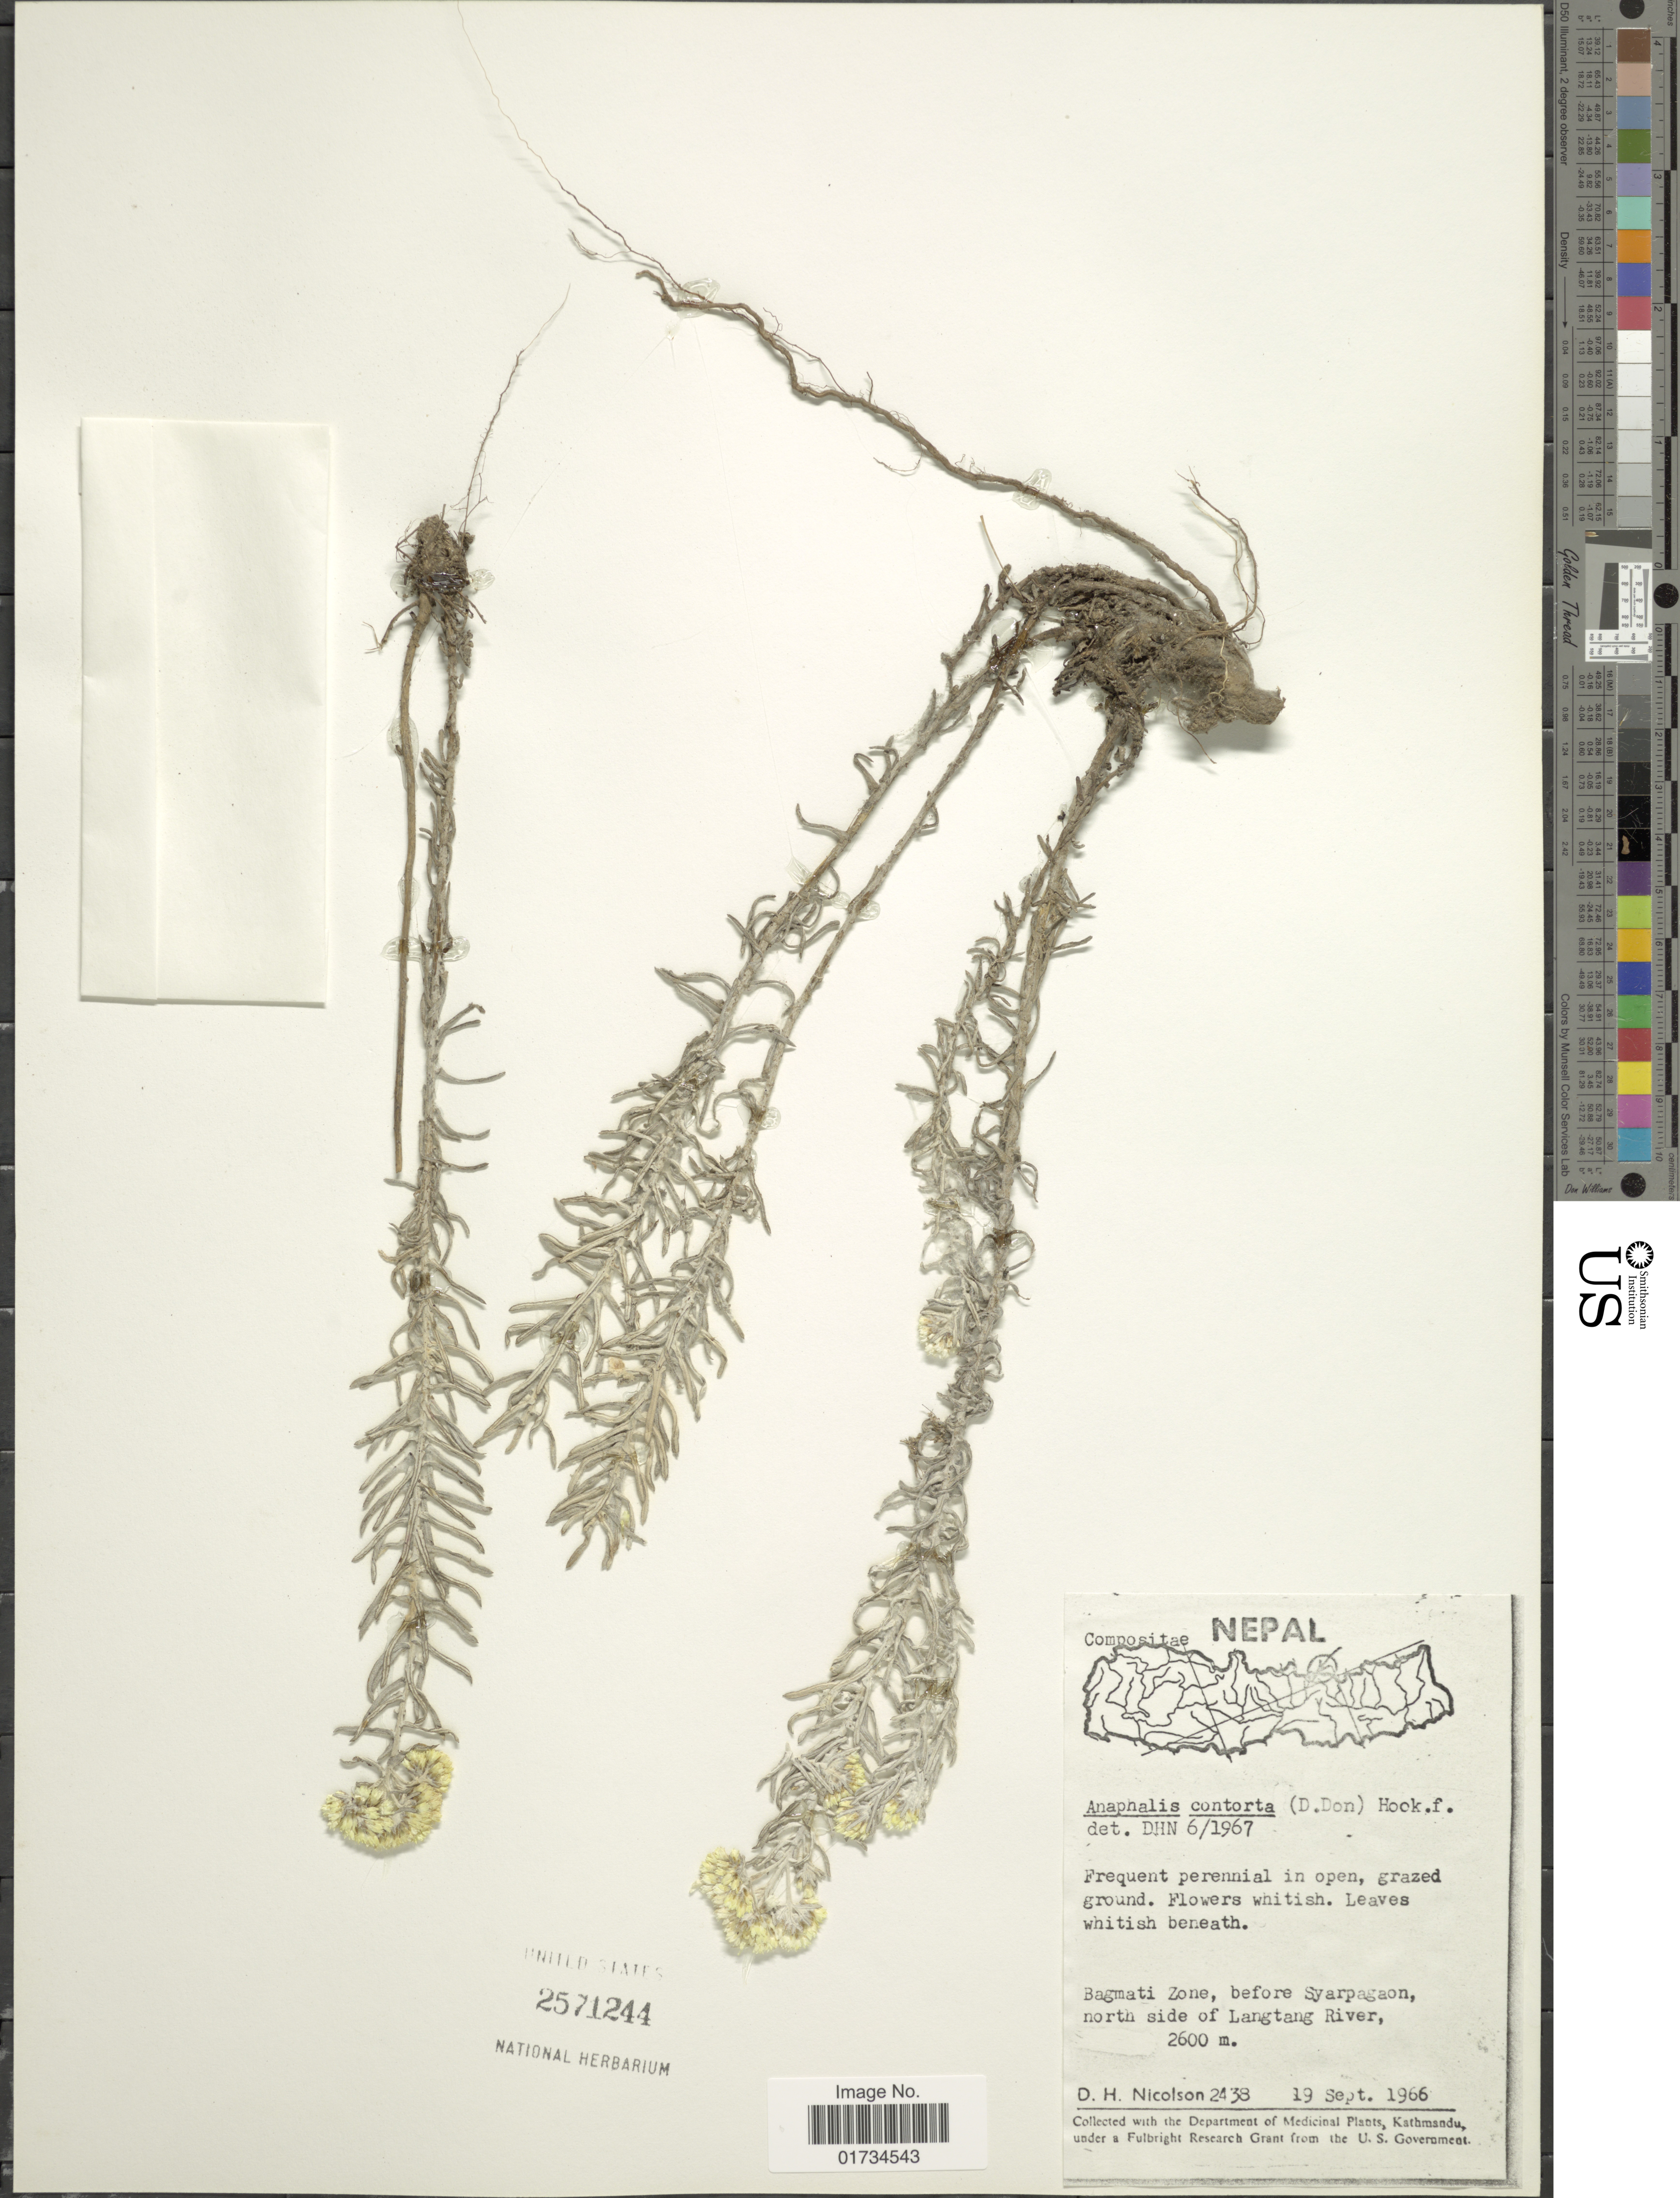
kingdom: Plantae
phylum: Tracheophyta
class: Magnoliopsida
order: Asterales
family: Asteraceae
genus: Anaphalis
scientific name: Anaphalis contorta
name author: (D. Don) Hook. f.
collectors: D. H. Nicolson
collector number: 2438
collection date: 1966-09-19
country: Nepal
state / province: Bagmati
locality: Bagmati Zone, before Syarpagaon, north side of Lantang River, Nepal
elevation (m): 2600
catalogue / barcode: US 2571244